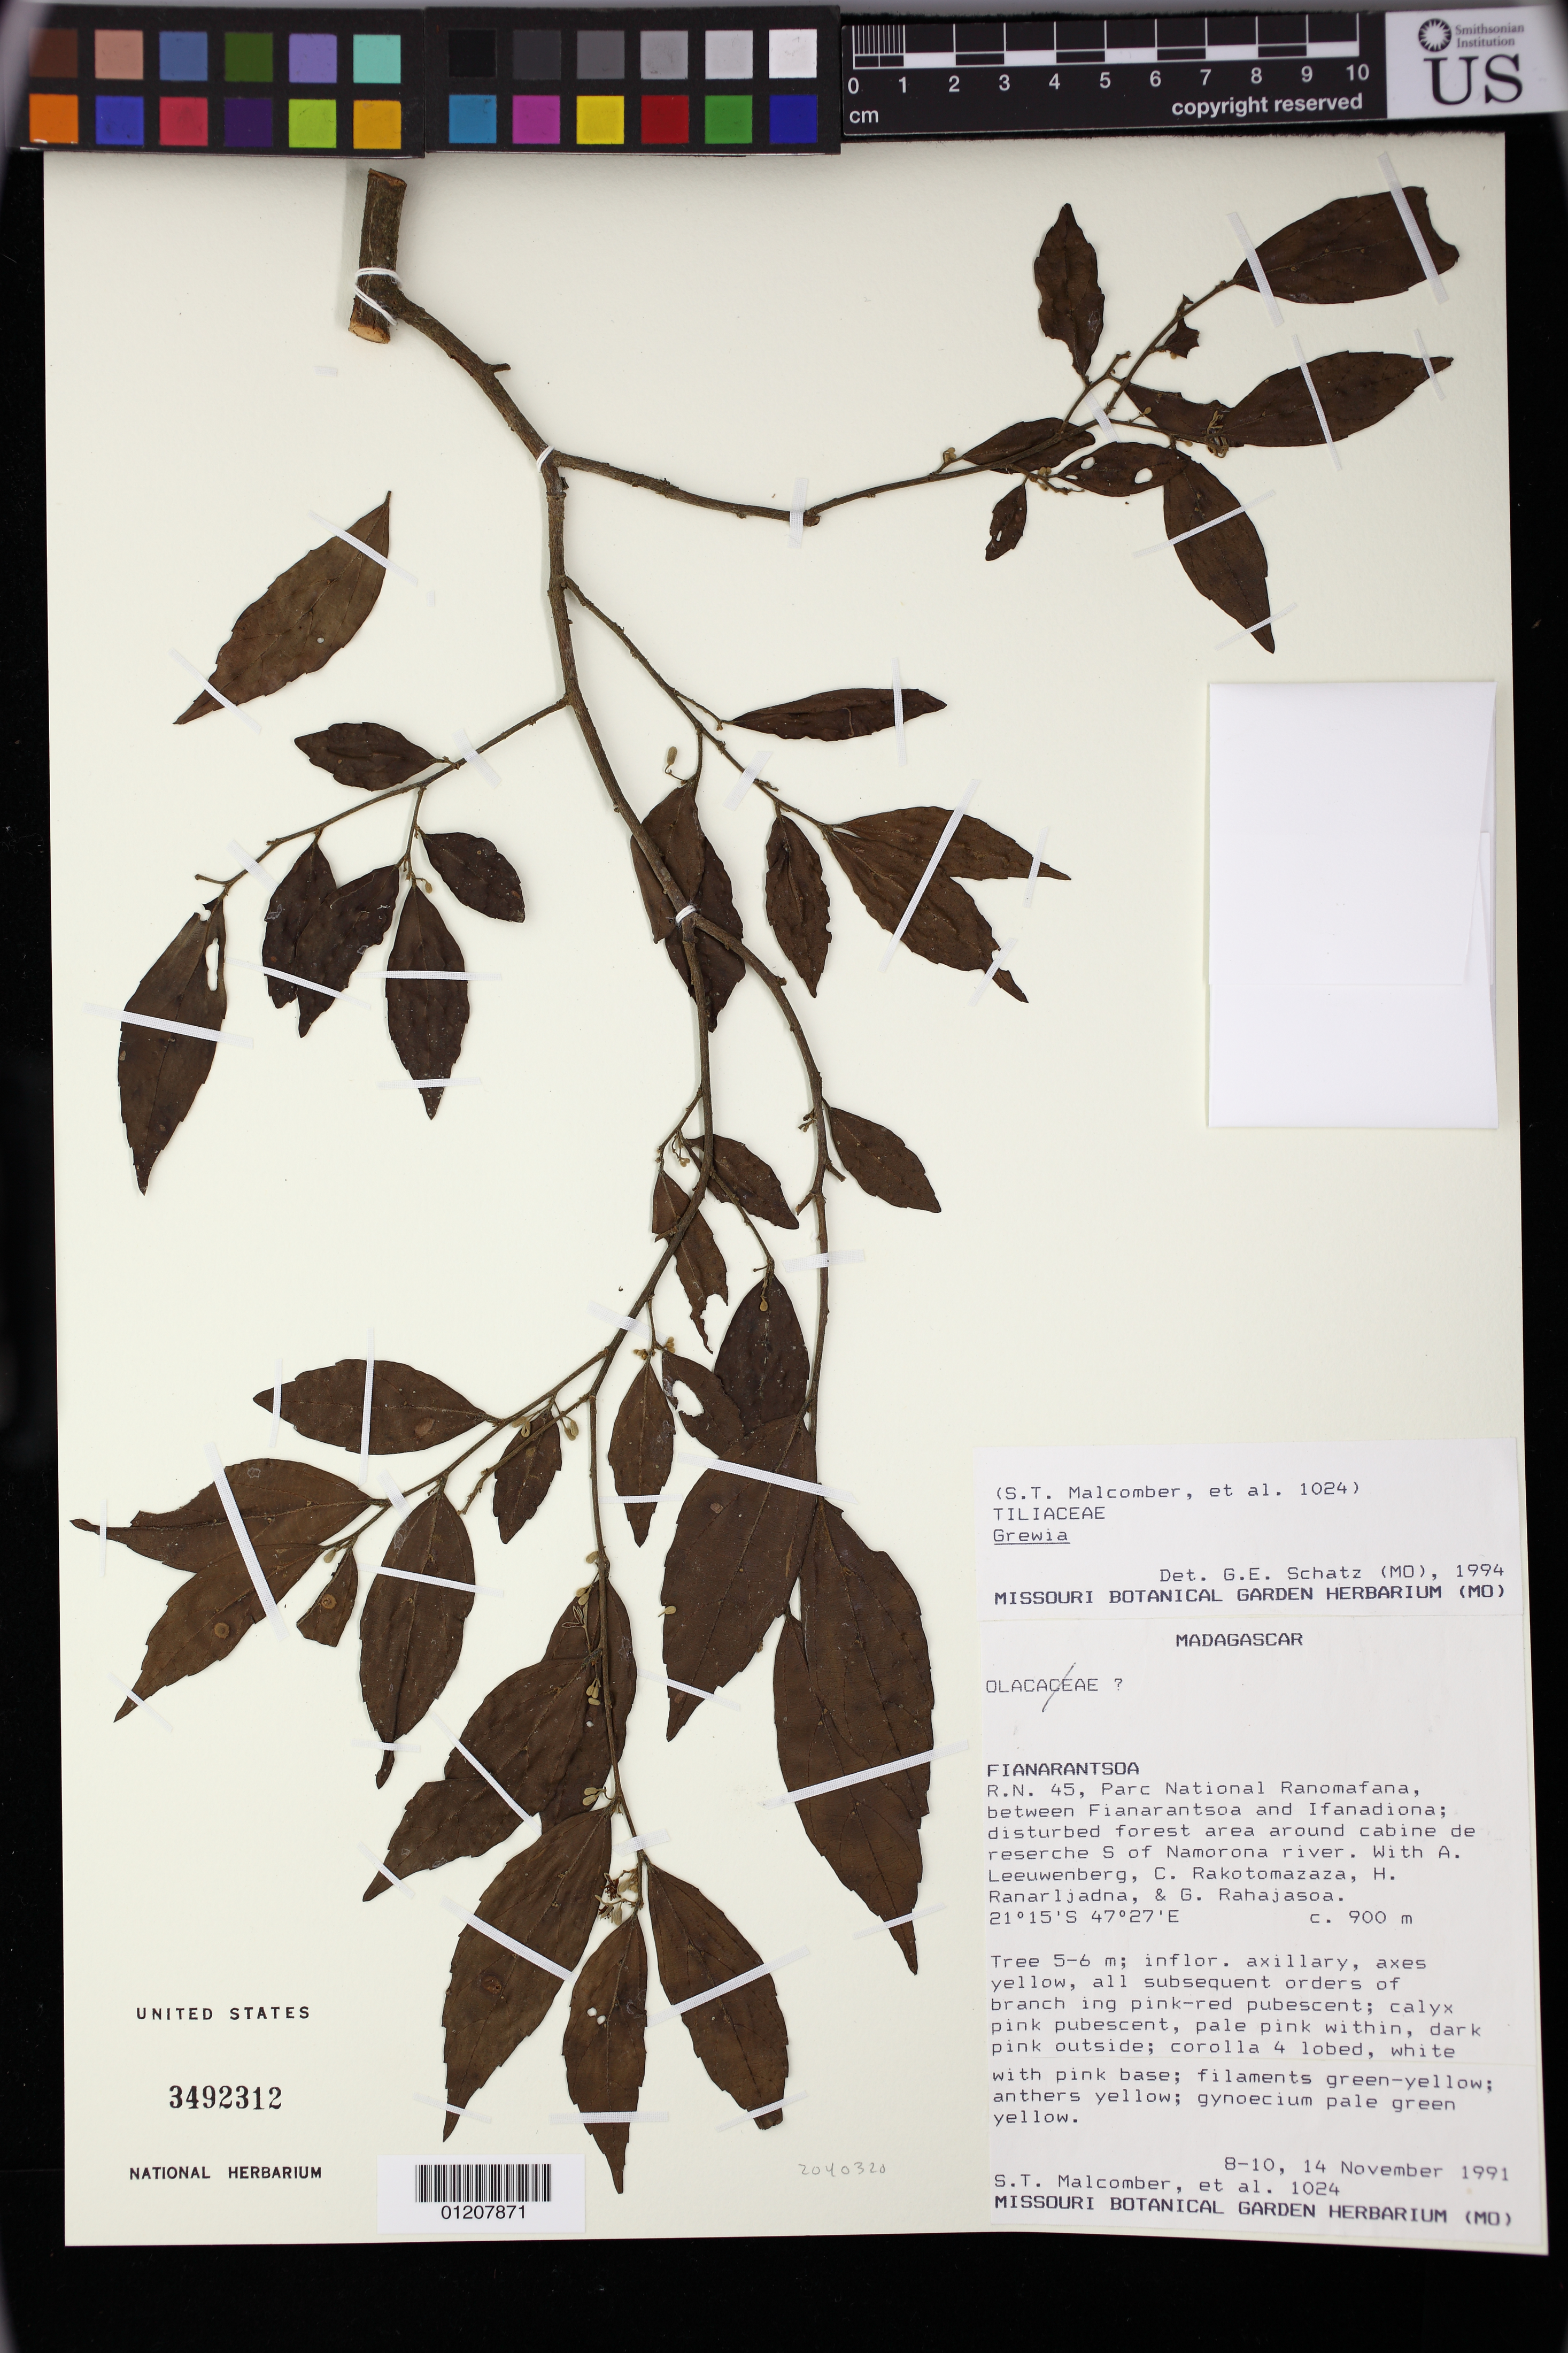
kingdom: Plantae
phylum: Tracheophyta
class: Magnoliopsida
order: Malvales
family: Malvaceae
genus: Grewia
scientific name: Grewia brideliifolia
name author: Baill.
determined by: Dorr, L. J., (BOT), Smithsonian Institution - National Museum of Natural History (UNITED STATES)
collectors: S. T. Malcomber, A. J. M. Leeuwenberg, C. Rakotomazaza & H. Ranarljadna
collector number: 1024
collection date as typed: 08 Nov 1991 to 14 Nov 1991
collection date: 1991-11-08/1991-11-14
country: Madagascar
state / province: Haute Matsiatra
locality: Fianarantsoa. R.N. 45, Parc National Ranomafana, between Fianarantsoa and Ifanadiona; disturbed forest area around cabine de reserche S of Namorona river.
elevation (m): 900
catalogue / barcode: US 3492312